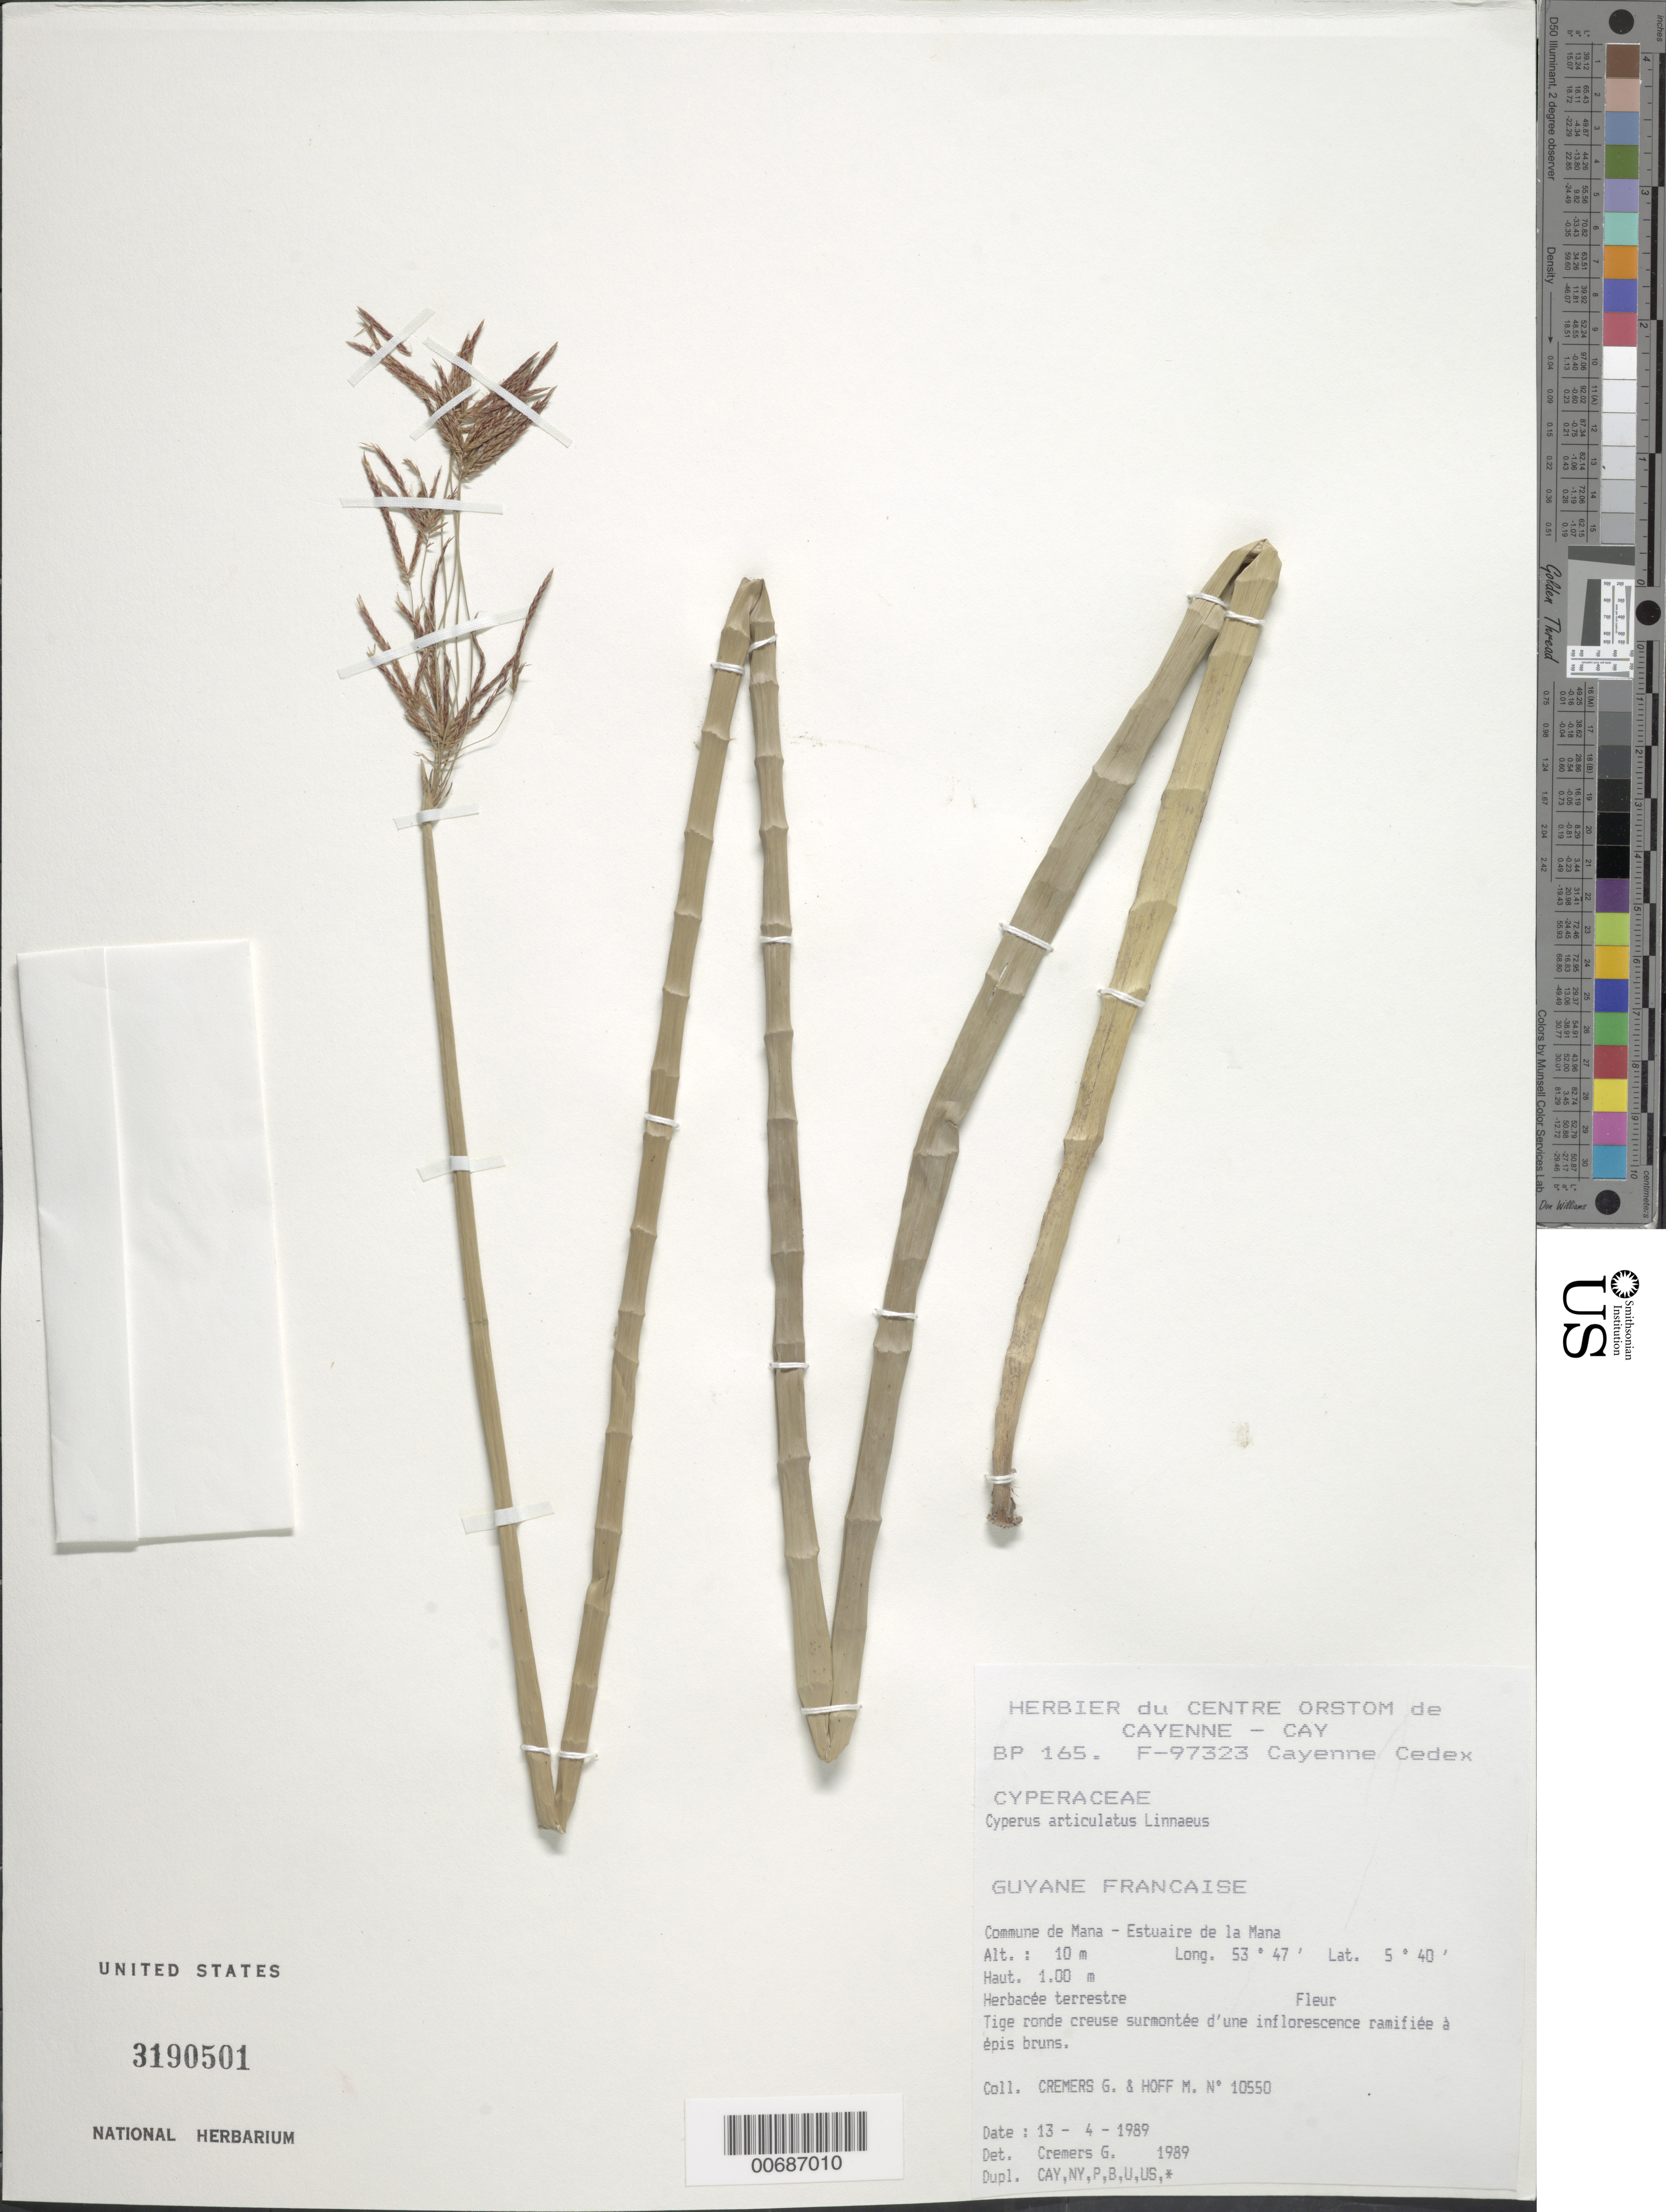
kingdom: Plantae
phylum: Tracheophyta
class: Liliopsida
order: Poales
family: Cyperaceae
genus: Cyperus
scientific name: Cyperus articulatus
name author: L.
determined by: Cremers, Georges A.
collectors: G. Cremers & M. Hoff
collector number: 10550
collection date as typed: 13-Apr-89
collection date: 1989-04-13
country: French Guiana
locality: Commune de Mana, Estuaire de la Mana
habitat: Commune de Mana - Estuaire de la Mana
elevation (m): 10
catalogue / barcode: US 3190501